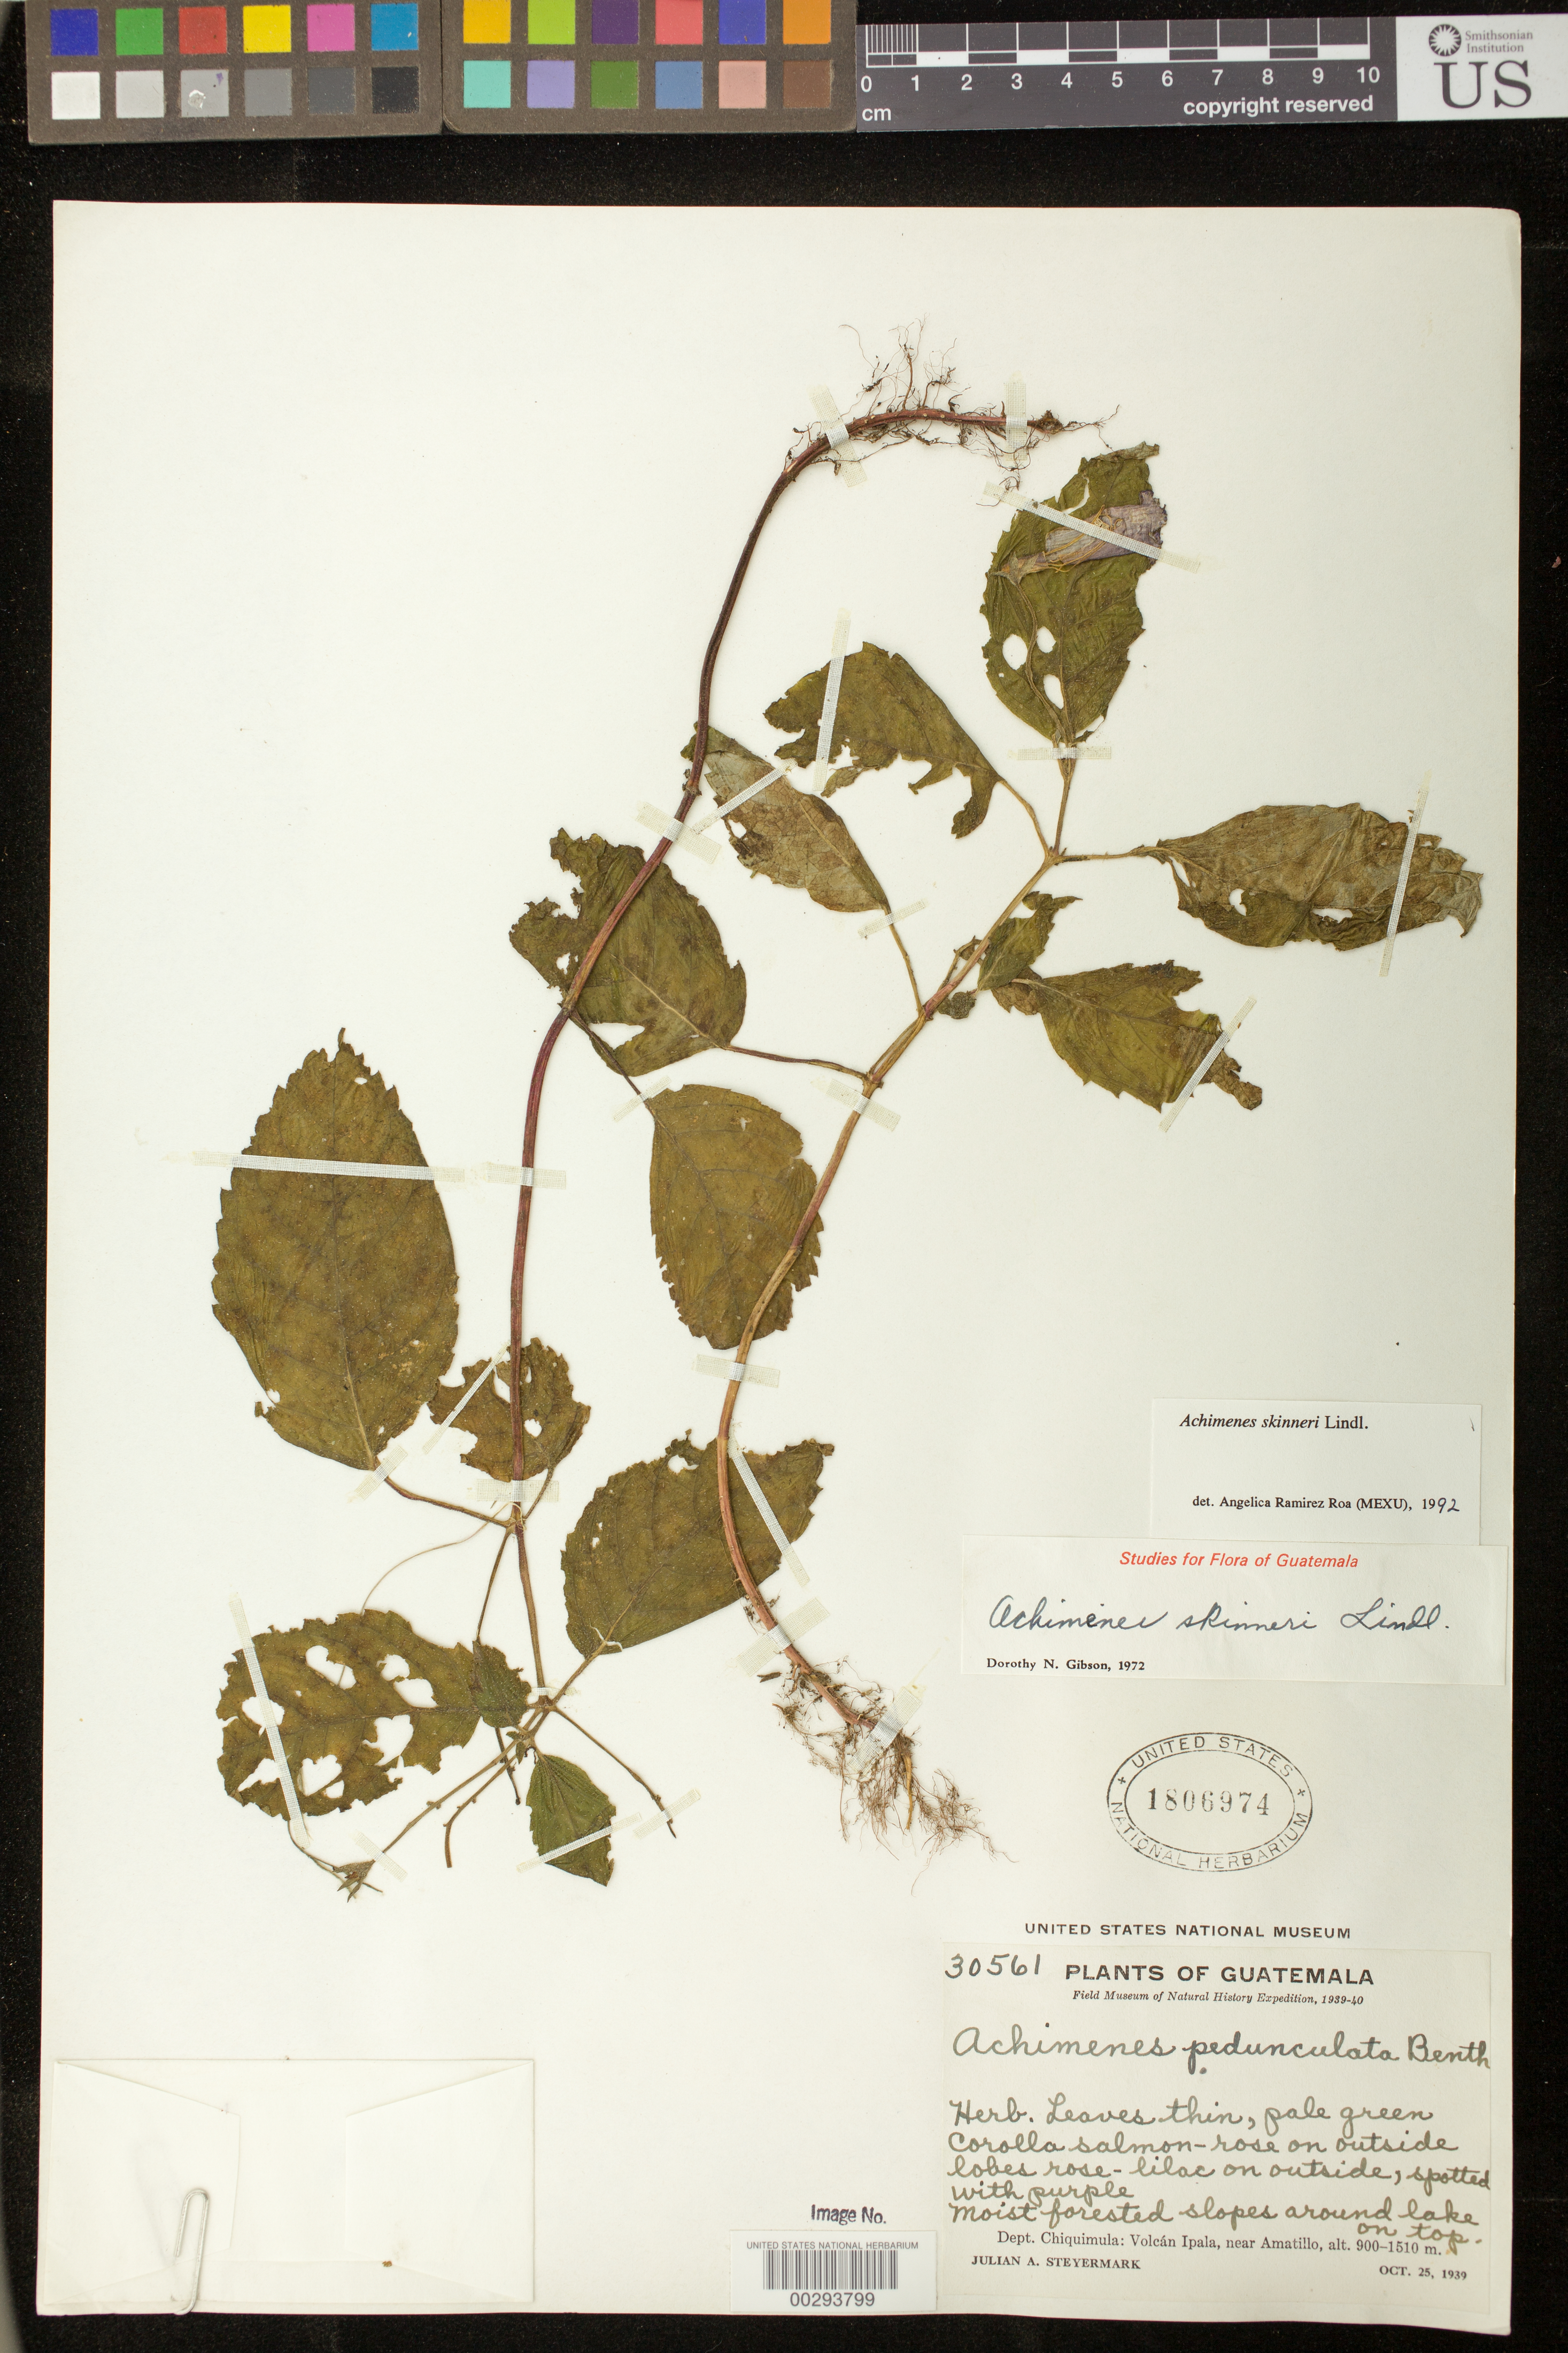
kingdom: Plantae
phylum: Tracheophyta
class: Magnoliopsida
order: Lamiales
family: Gesneriaceae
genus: Achimenes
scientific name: Achimenes skinneri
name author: Lindl.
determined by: Ramírez-Roa, A.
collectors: J. Steyermark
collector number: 30561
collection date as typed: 25 Oct 1939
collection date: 1939-10-25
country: Guatemala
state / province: Chiquimula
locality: Volcán Ipala, near Amatillo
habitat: Moist forested slopes around lake on top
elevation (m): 900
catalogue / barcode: US 1806974